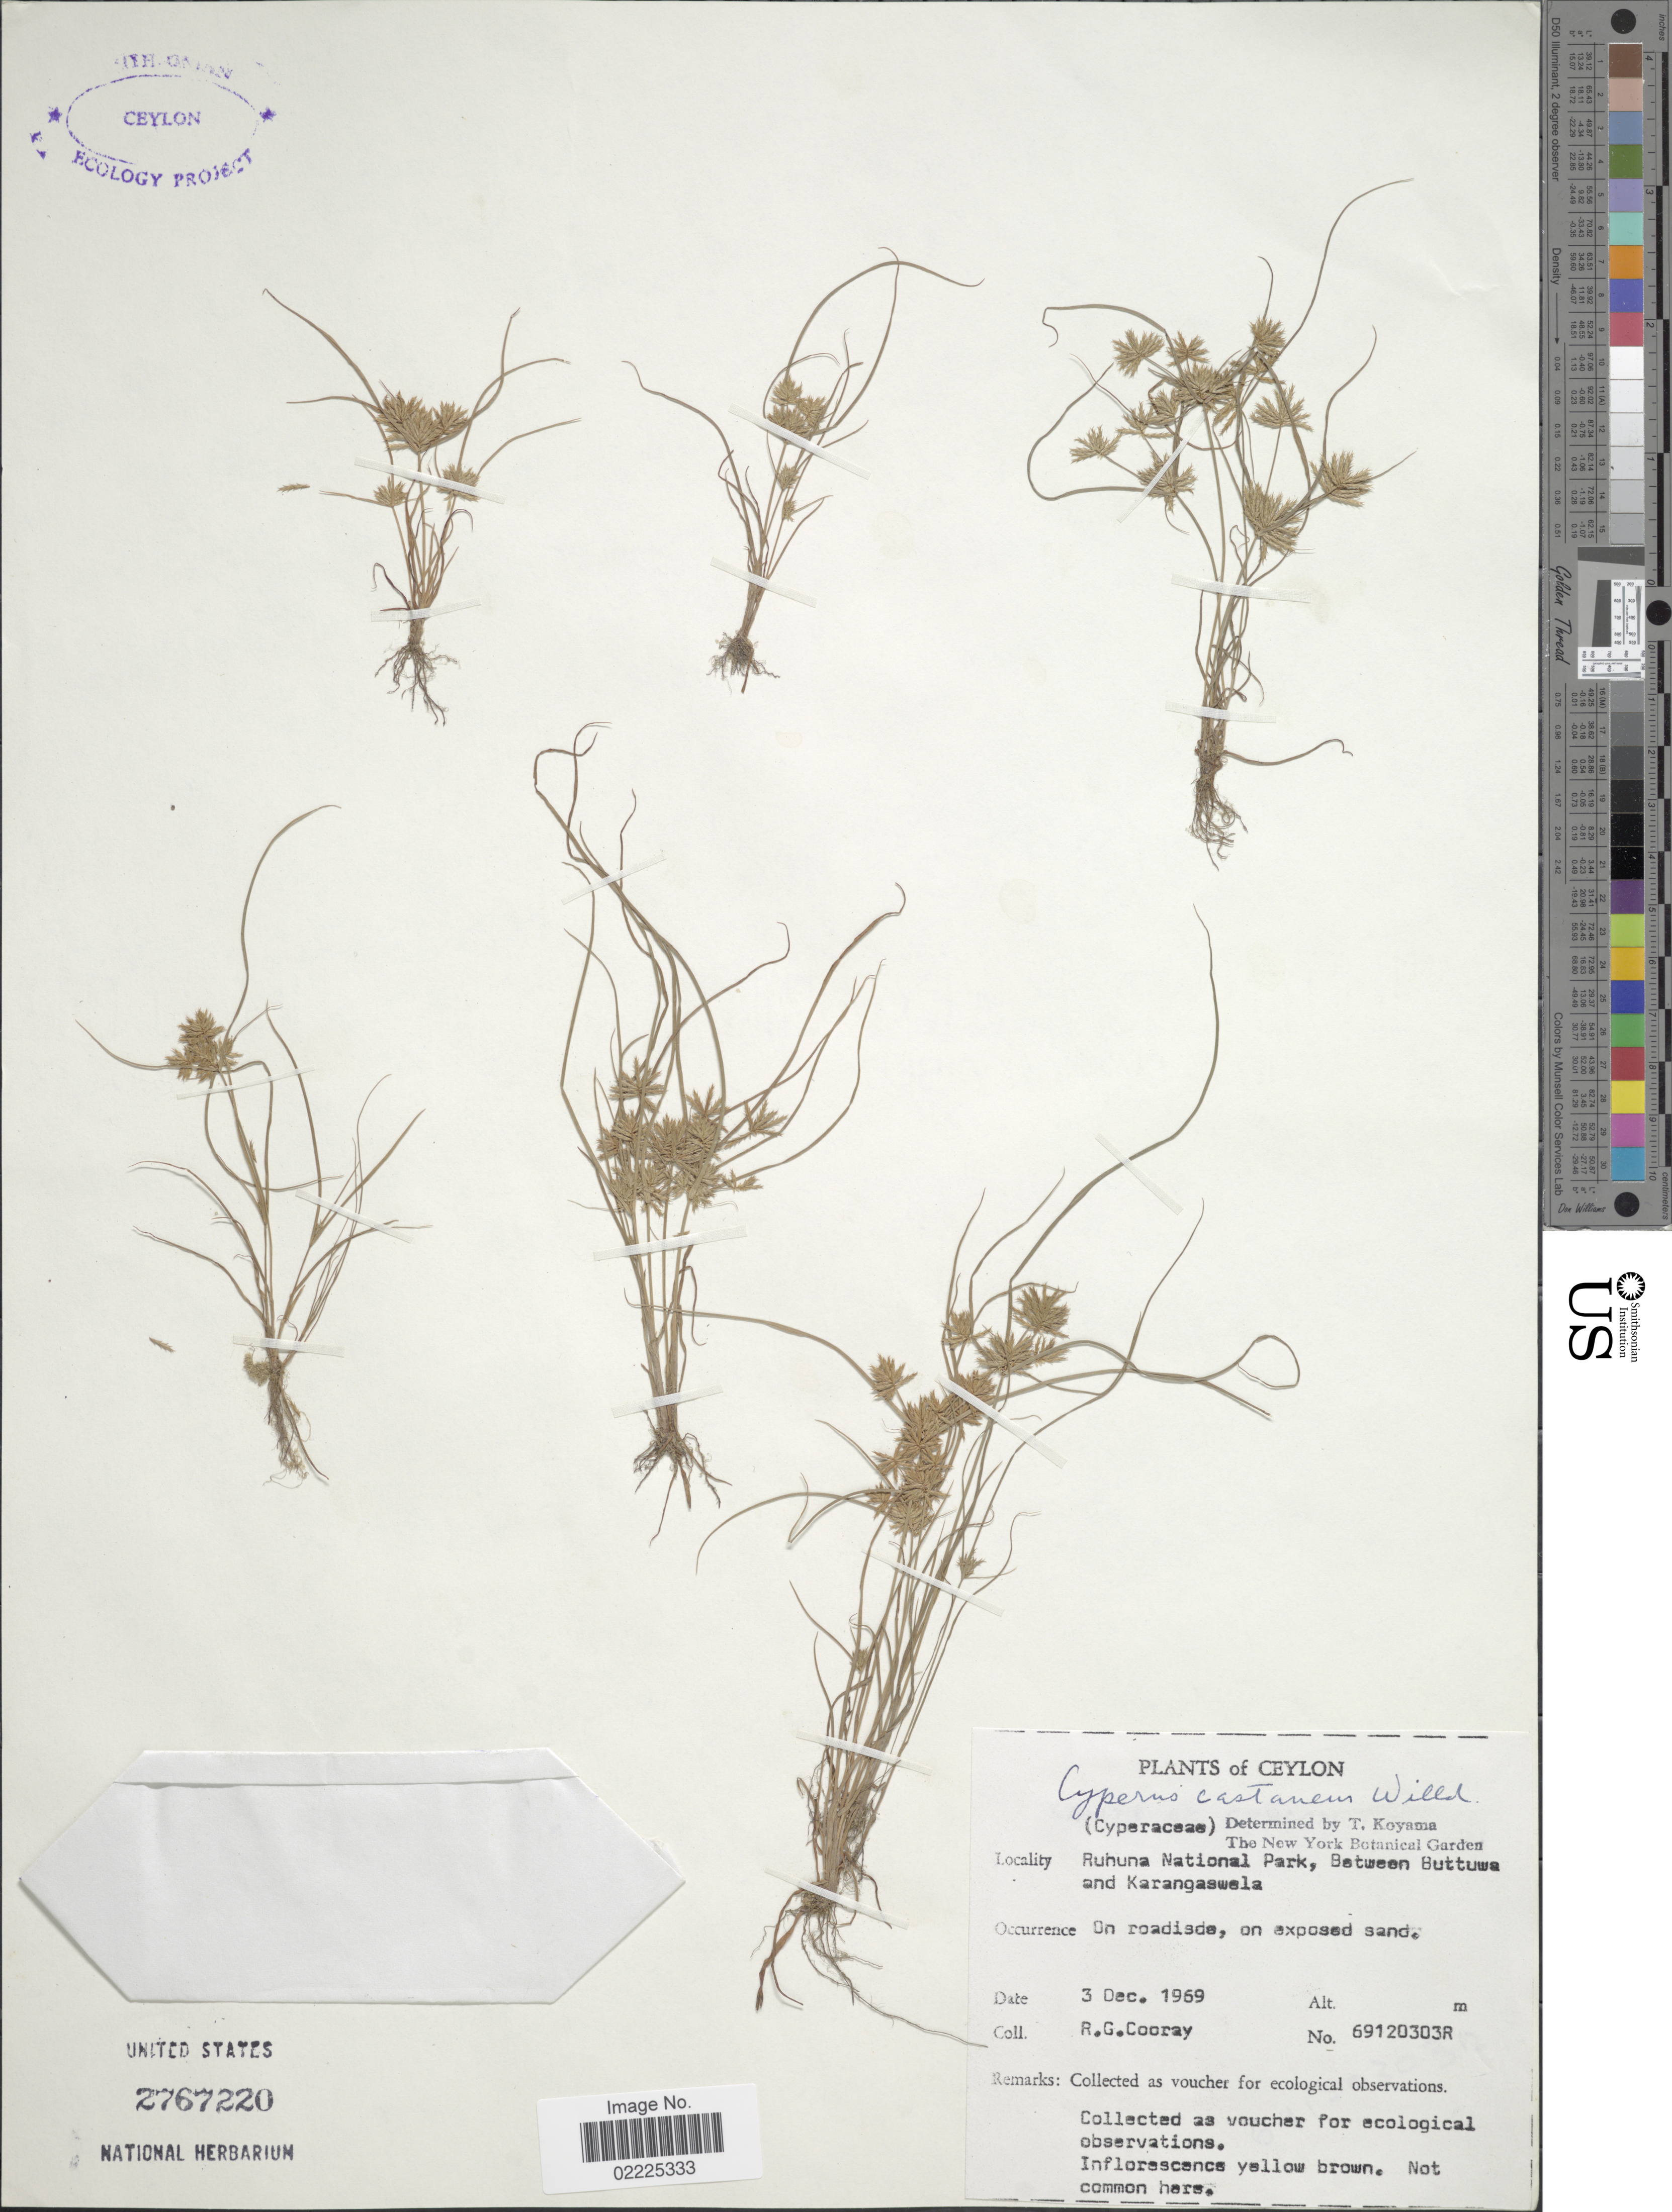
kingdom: Plantae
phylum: Tracheophyta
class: Liliopsida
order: Poales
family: Cyperaceae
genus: Cyperus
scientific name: Cyperus castaneus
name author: Willd.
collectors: R. Cooray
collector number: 69120303R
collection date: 1969-12-03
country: Sri Lanka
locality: Ceylon, Ruhuna National Park, Between Buttuwa and Karangaswela, On roadside, on exposed sand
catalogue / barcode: US 2767220